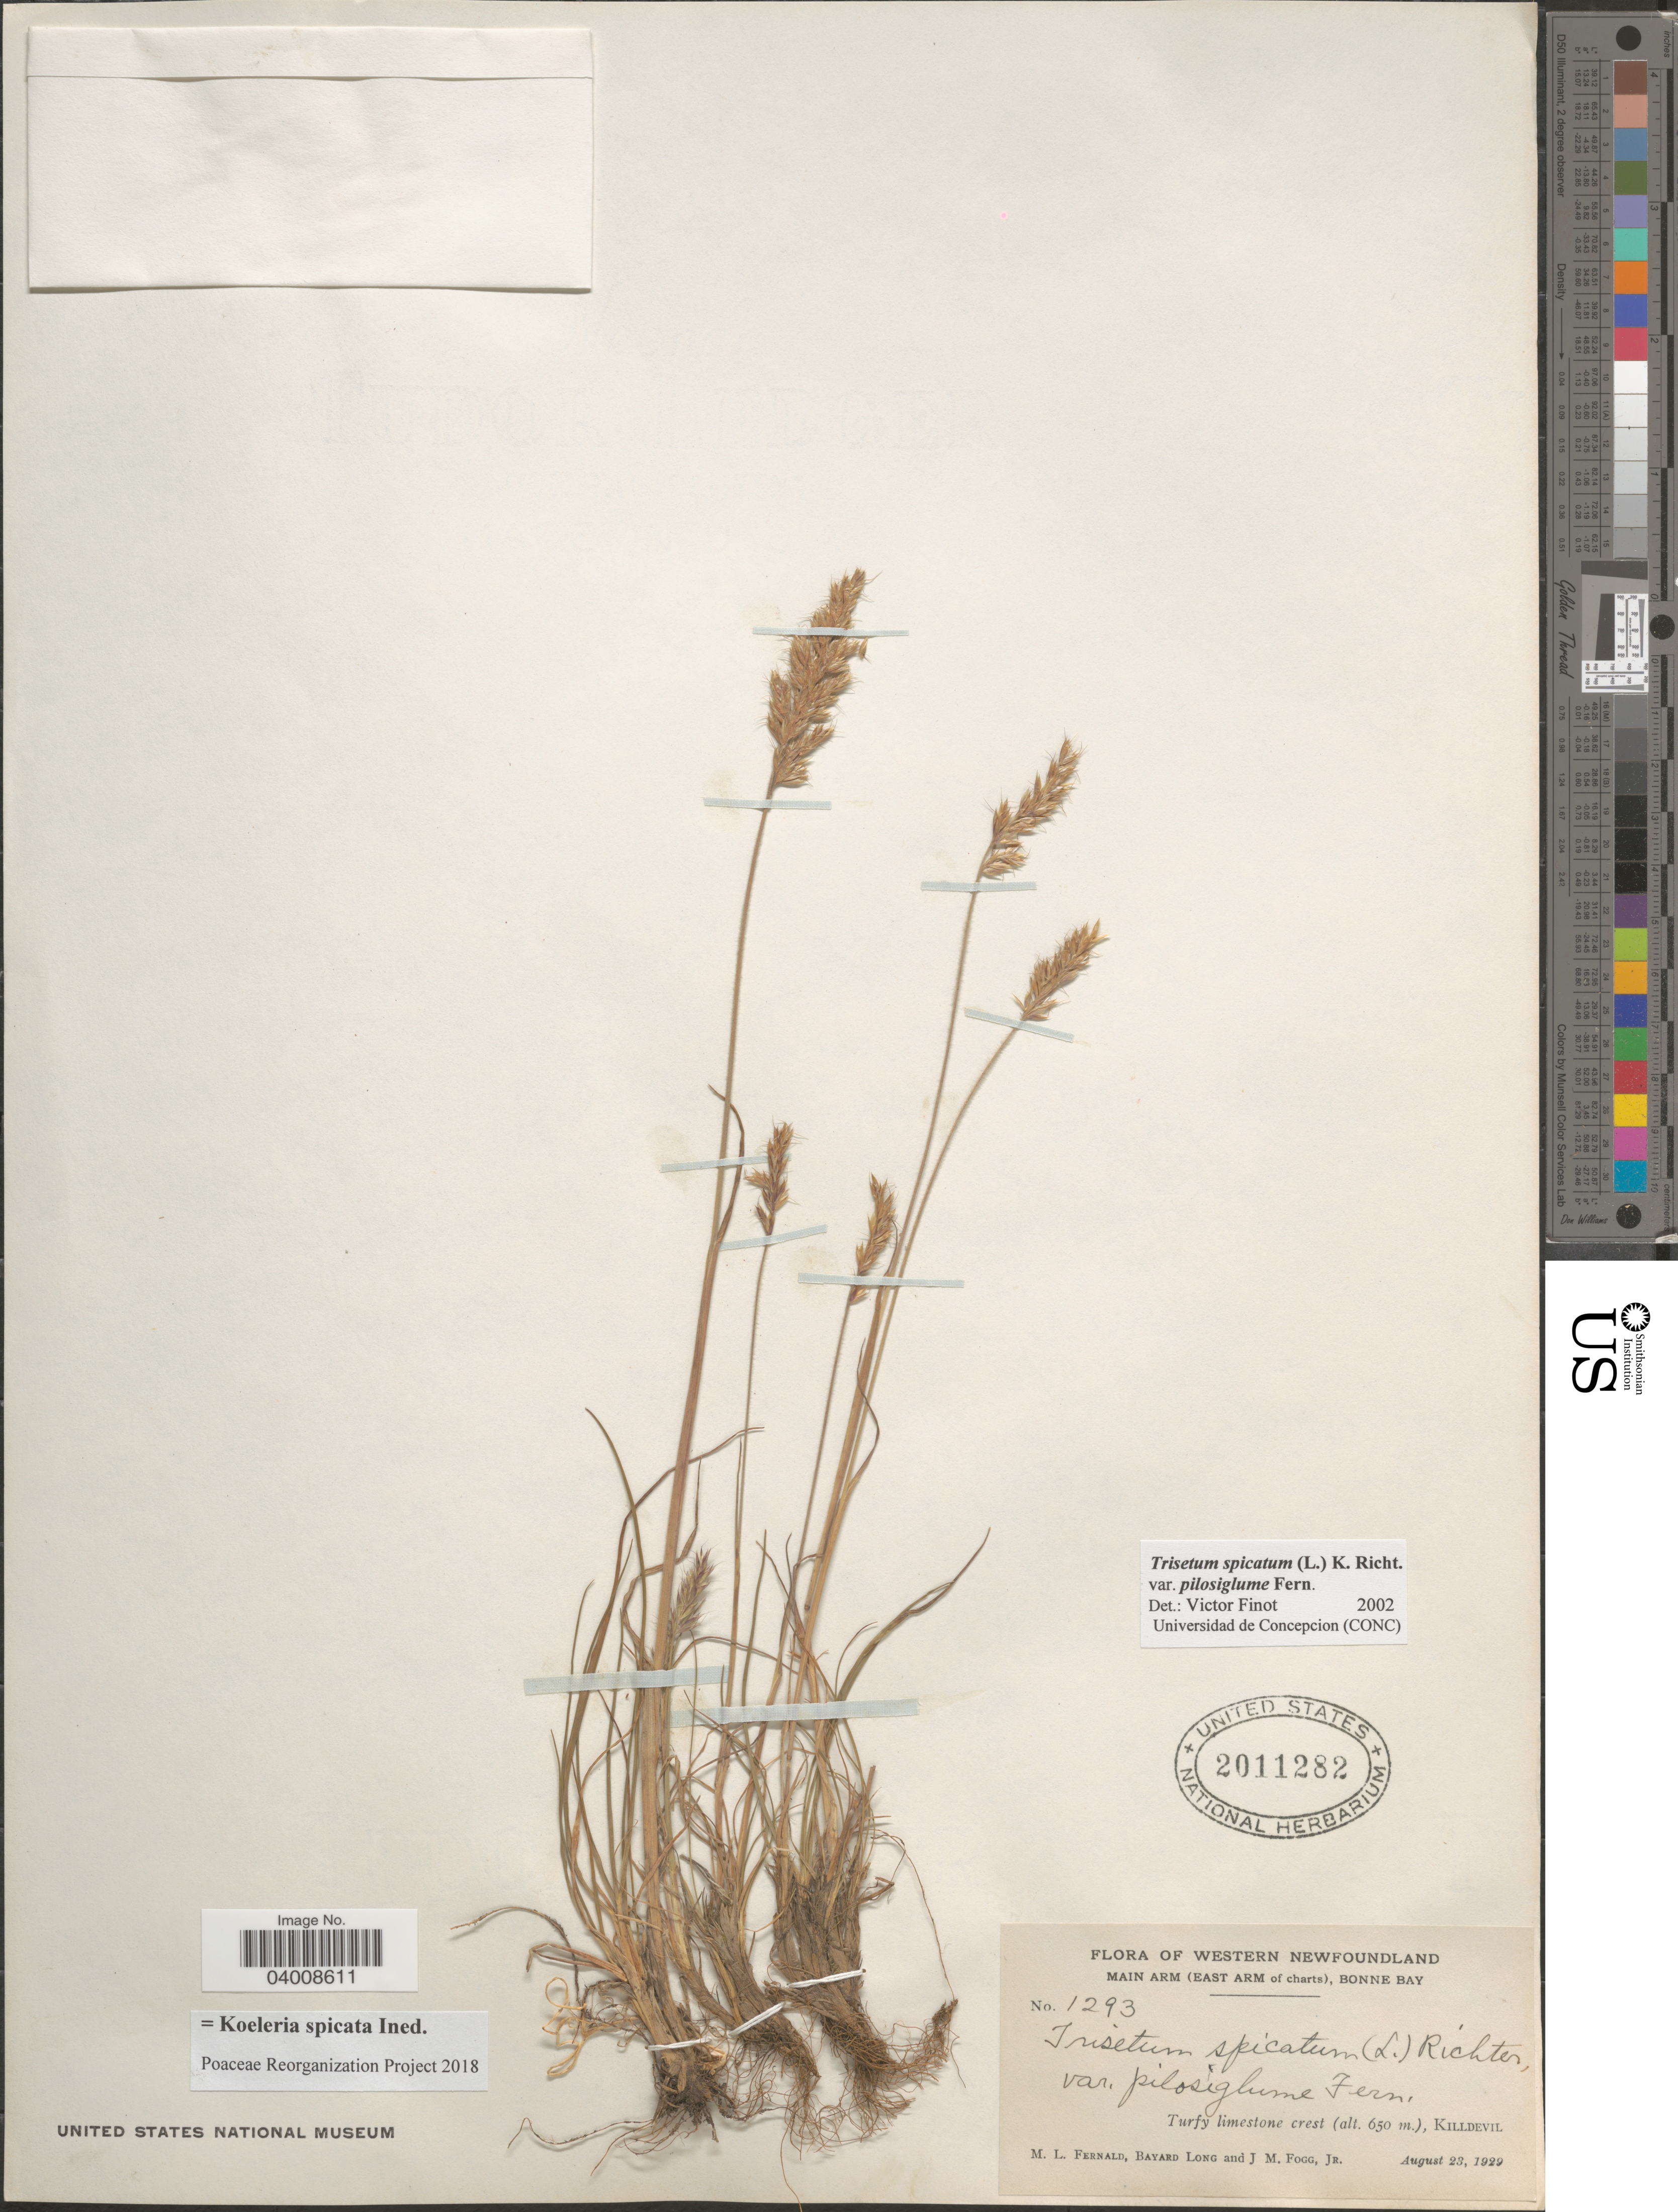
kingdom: Plantae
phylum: Tracheophyta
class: Liliopsida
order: Poales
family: Poaceae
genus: Koeleria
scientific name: Koeleria spicata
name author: (L.) Barberá et al.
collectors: M. L. Fernald, B. Long & J. Fogg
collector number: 1293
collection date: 1929-08-23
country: Canada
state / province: Newfoundland and Labrador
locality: Western Newfoundland. Main Arm (East Arm of charts), Bonne Bay. Killdevil.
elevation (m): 650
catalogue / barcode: US 2011282